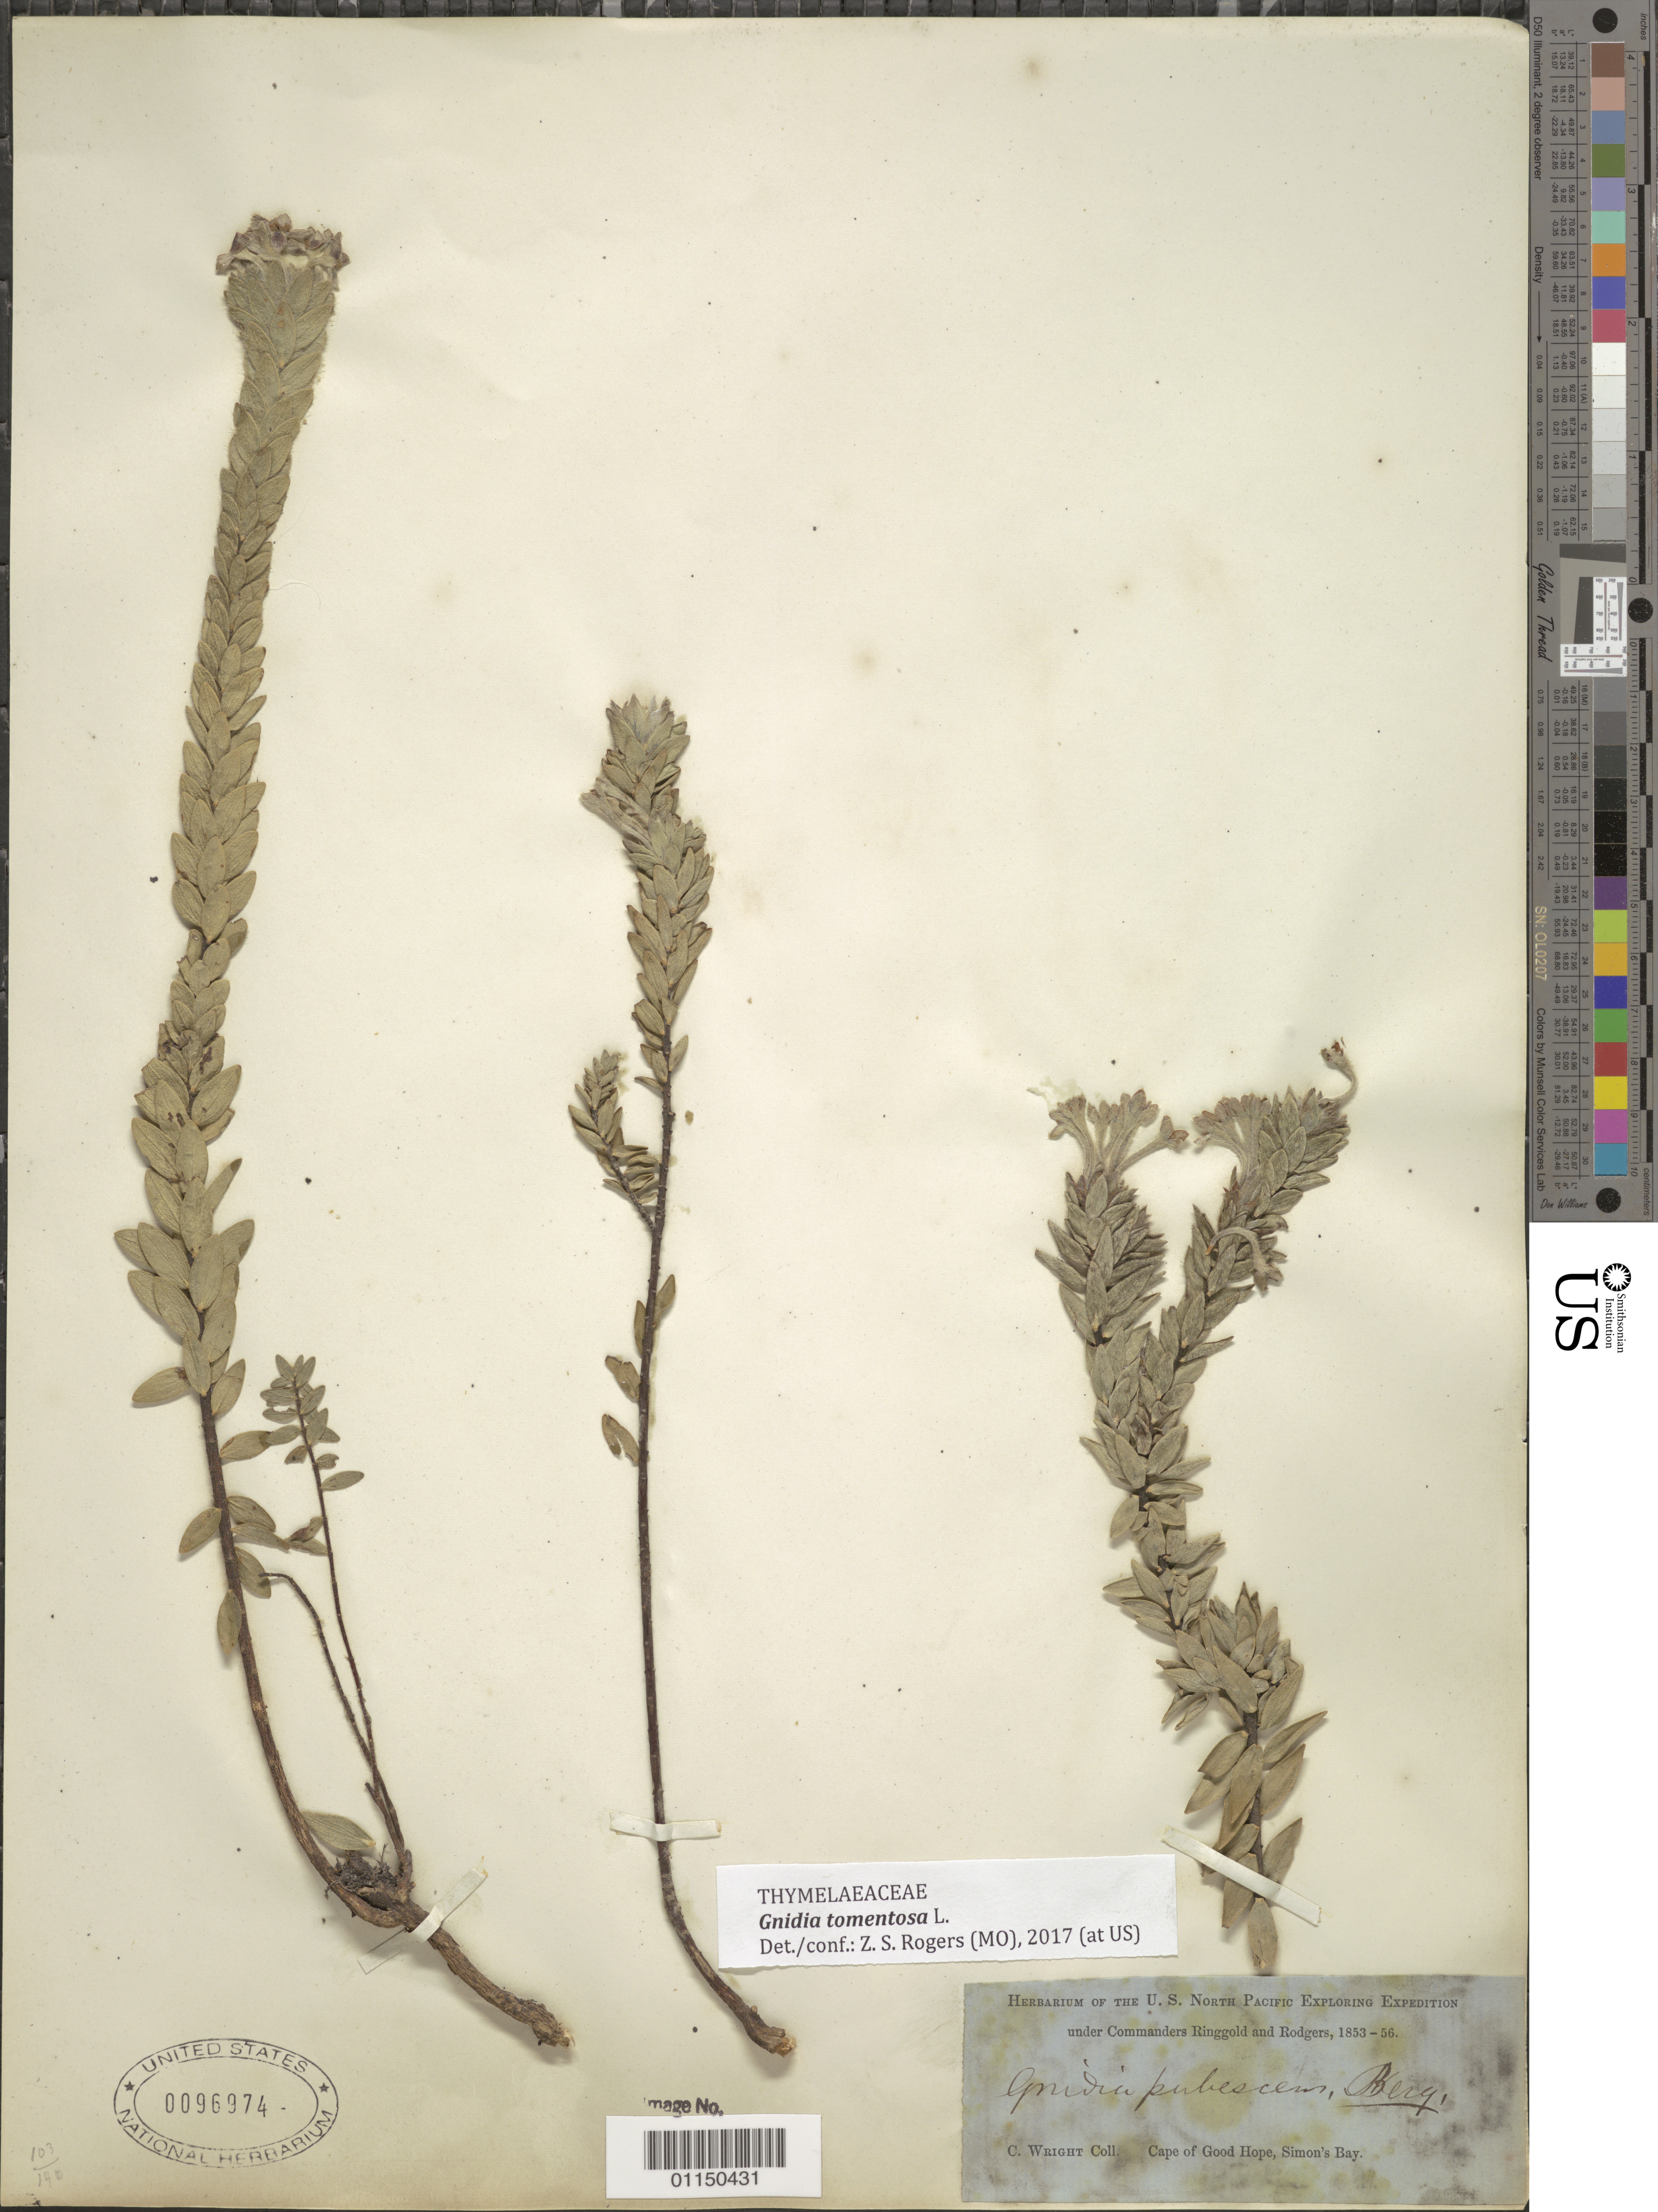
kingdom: Plantae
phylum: Tracheophyta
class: Magnoliopsida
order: Malvales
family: Thymelaeaceae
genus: Gnidia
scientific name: Gnidia pubescens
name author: P.J. Bergius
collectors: C. Wright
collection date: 1853/1856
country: South Africa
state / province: Western Cape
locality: Cape of Good Hope, Simon's Bay.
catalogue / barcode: US 96974